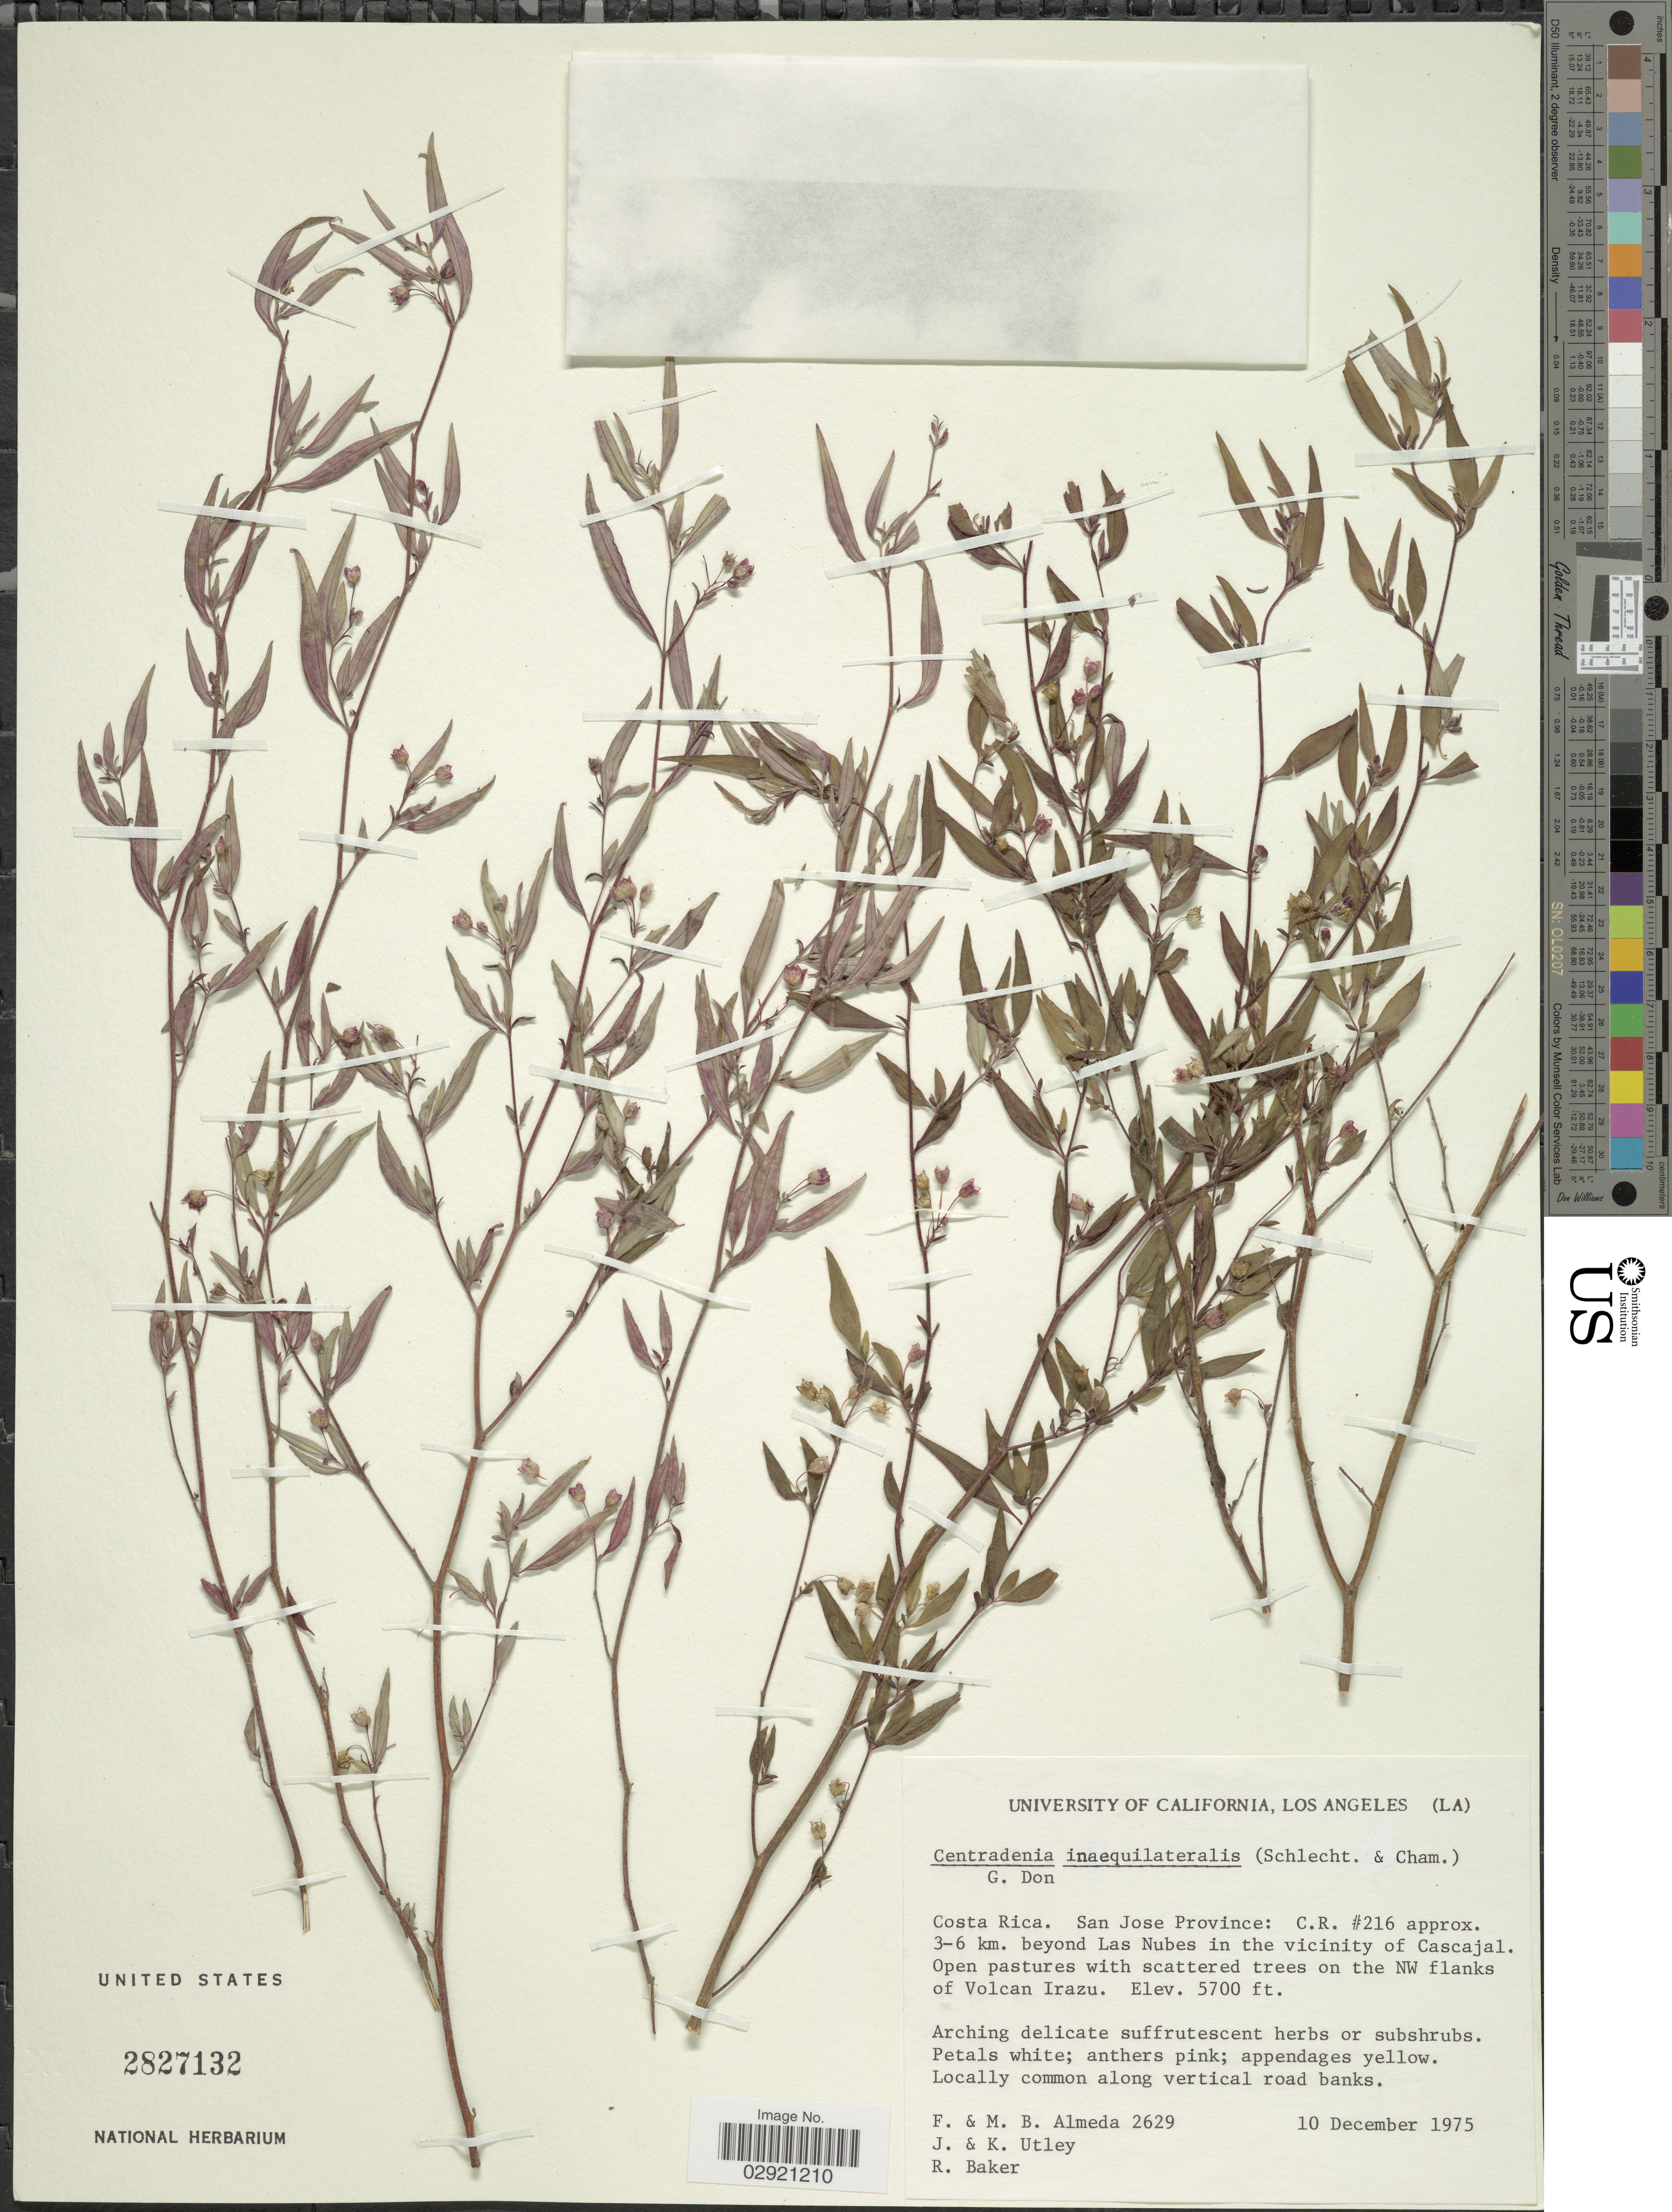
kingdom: Plantae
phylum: Tracheophyta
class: Magnoliopsida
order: Myrtales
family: Melastomataceae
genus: Centradenia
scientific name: Centradenia inaequilateralis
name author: (Gleason) G. Don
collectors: F. Almeda, M. Almeda, J. Utley, K. Utley & R. Baker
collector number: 2629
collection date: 1975-12-10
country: Costa Rica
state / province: San José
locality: C.R. #216 approx. 3-6 km. beyond Las Nubes in the vicinity of Cascajal. On the NW flanks of Volcan Irazu.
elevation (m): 1737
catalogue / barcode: US 2827132